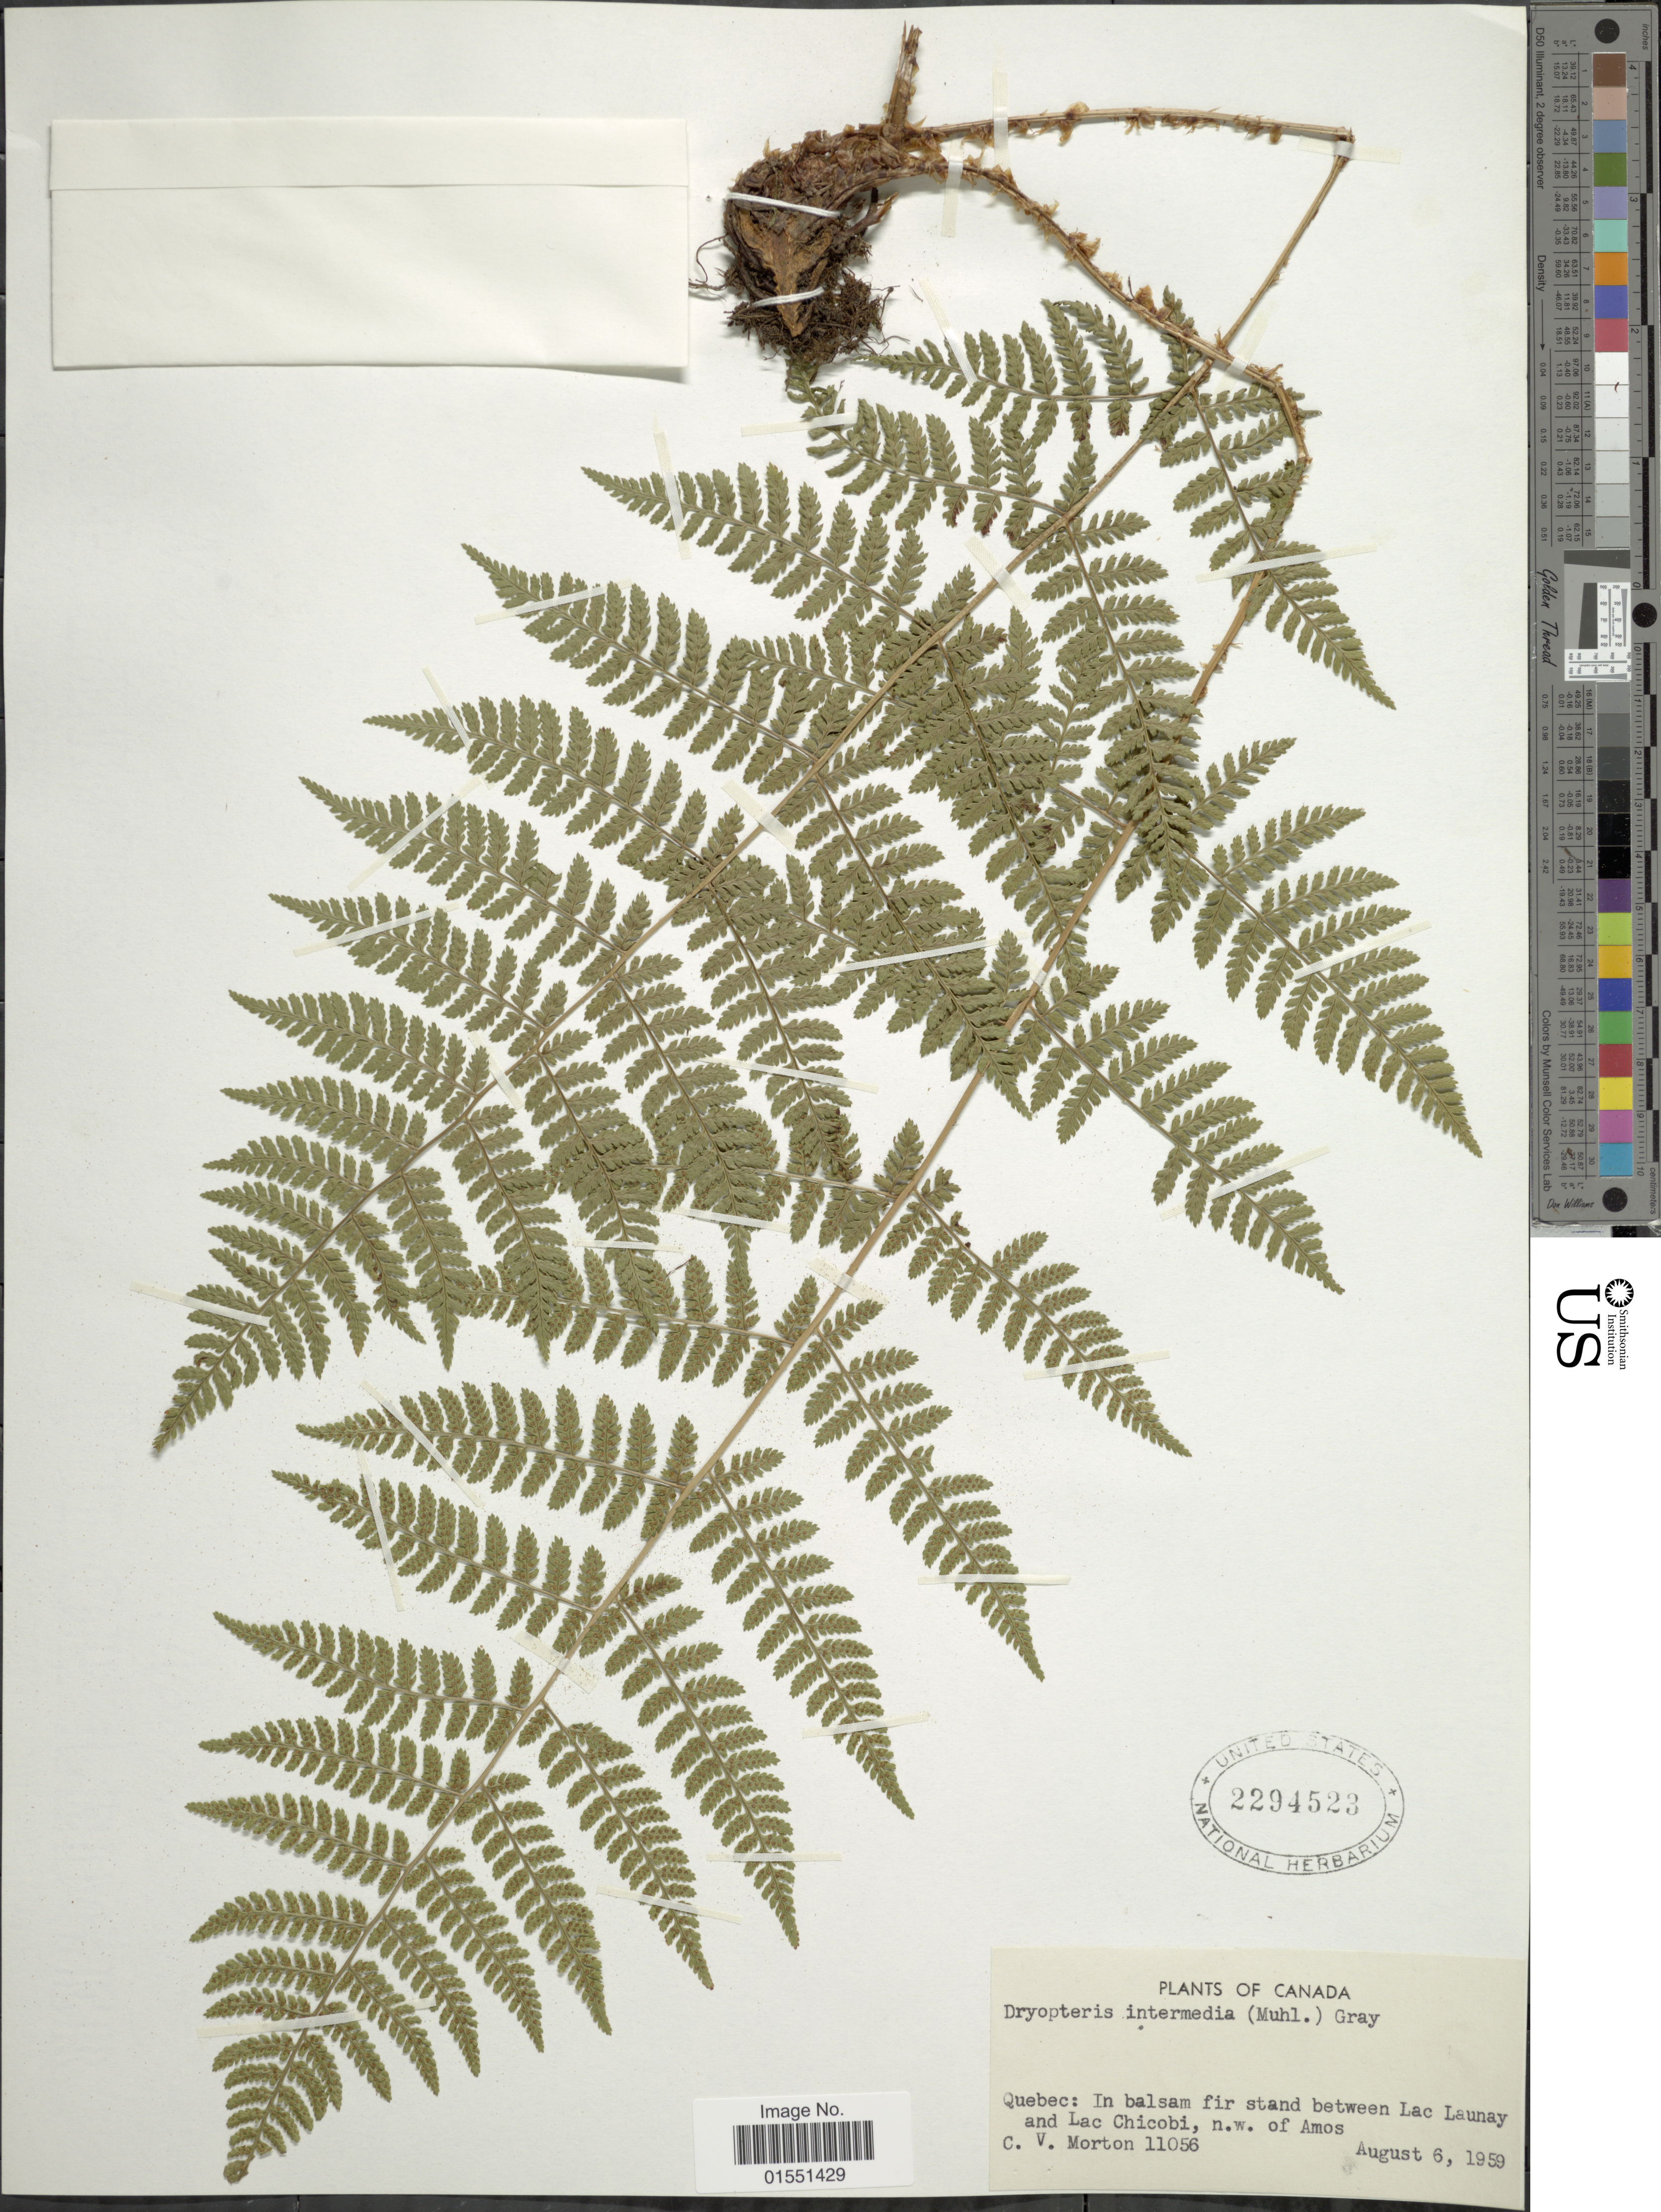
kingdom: Plantae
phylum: Tracheophyta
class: Polypodiopsida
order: Polypodiales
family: Dryopteridaceae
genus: Dryopteris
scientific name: Dryopteris intermedia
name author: (Muhl.) A. Gray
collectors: C. V. Morton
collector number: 11056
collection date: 1959-08-06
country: Canada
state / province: Quebec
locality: In balsam fir stand between Lac Launay and Lac Chicobi, n. w. of Amos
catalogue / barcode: US 2294523